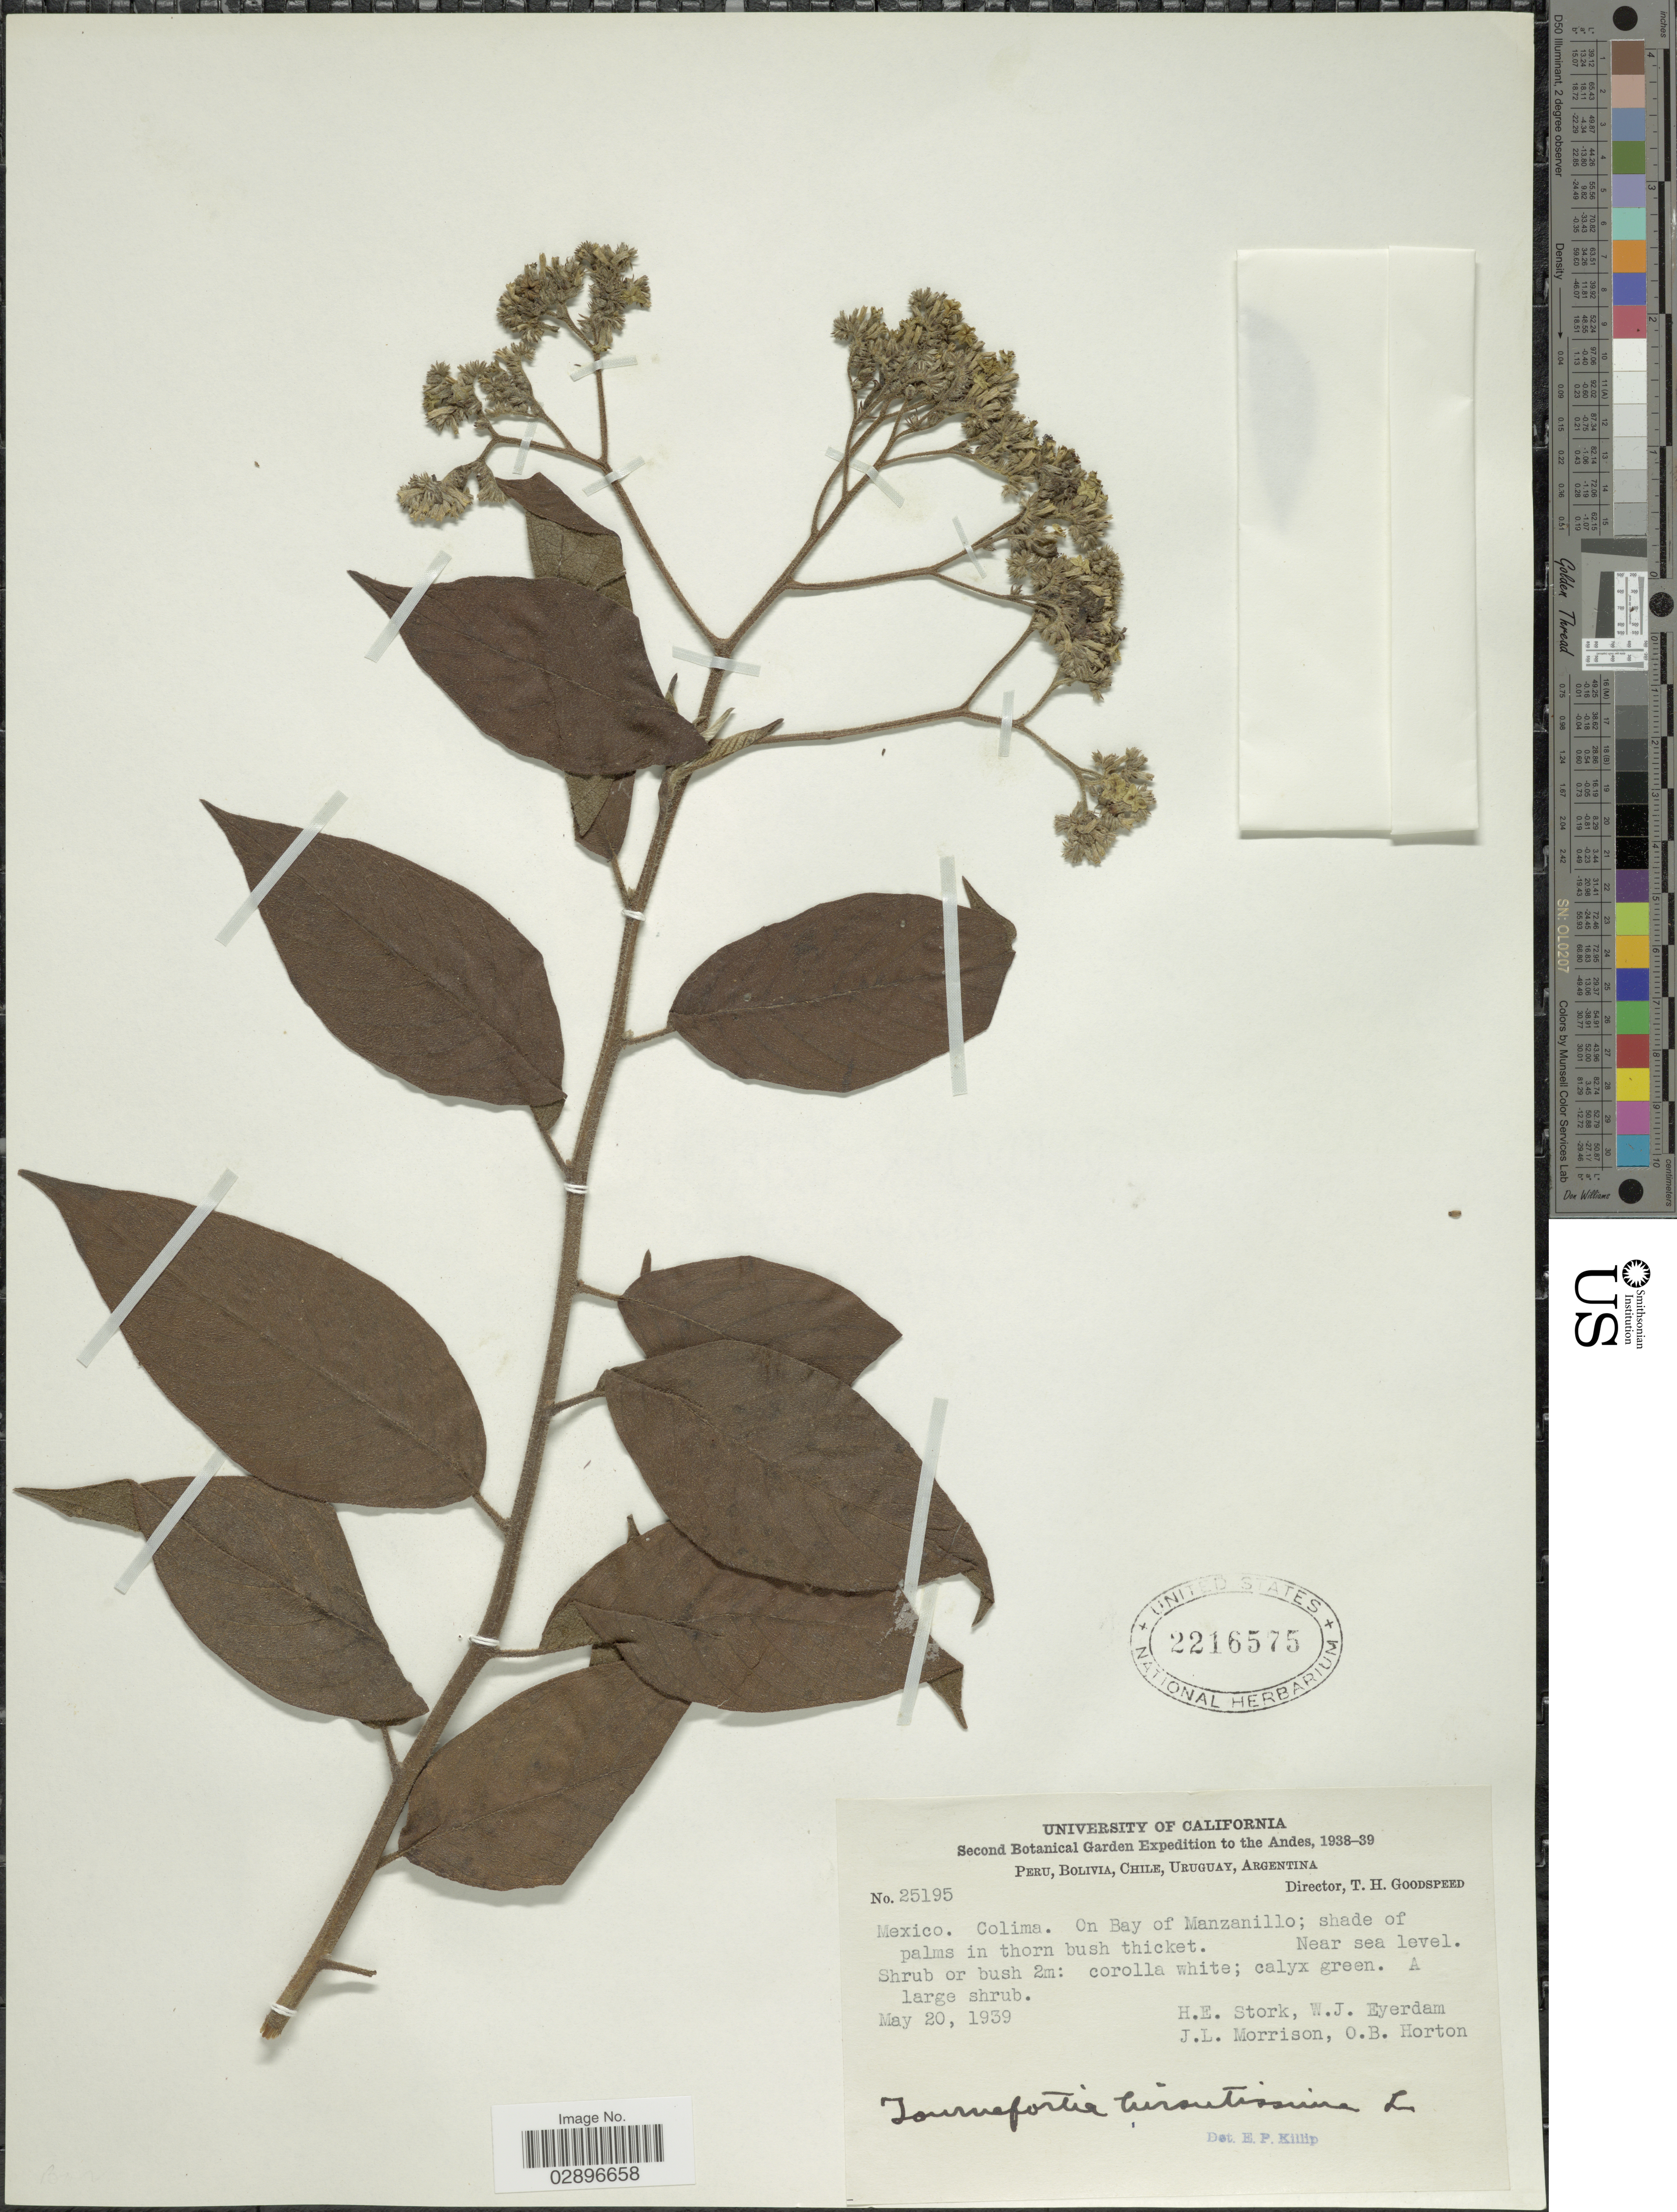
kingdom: Plantae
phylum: Tracheophyta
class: Magnoliopsida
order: Boraginales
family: Heliotropiaceae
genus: Tournefortia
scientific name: Tournefortia hirsutissima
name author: L.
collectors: H. E. Stork, W. J. Eyerdam, J. Morrison & O. B. Horton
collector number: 25195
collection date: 1939-05-20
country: Mexico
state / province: Colima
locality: Andes. On Bay of Manzanillo.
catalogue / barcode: US 2216575